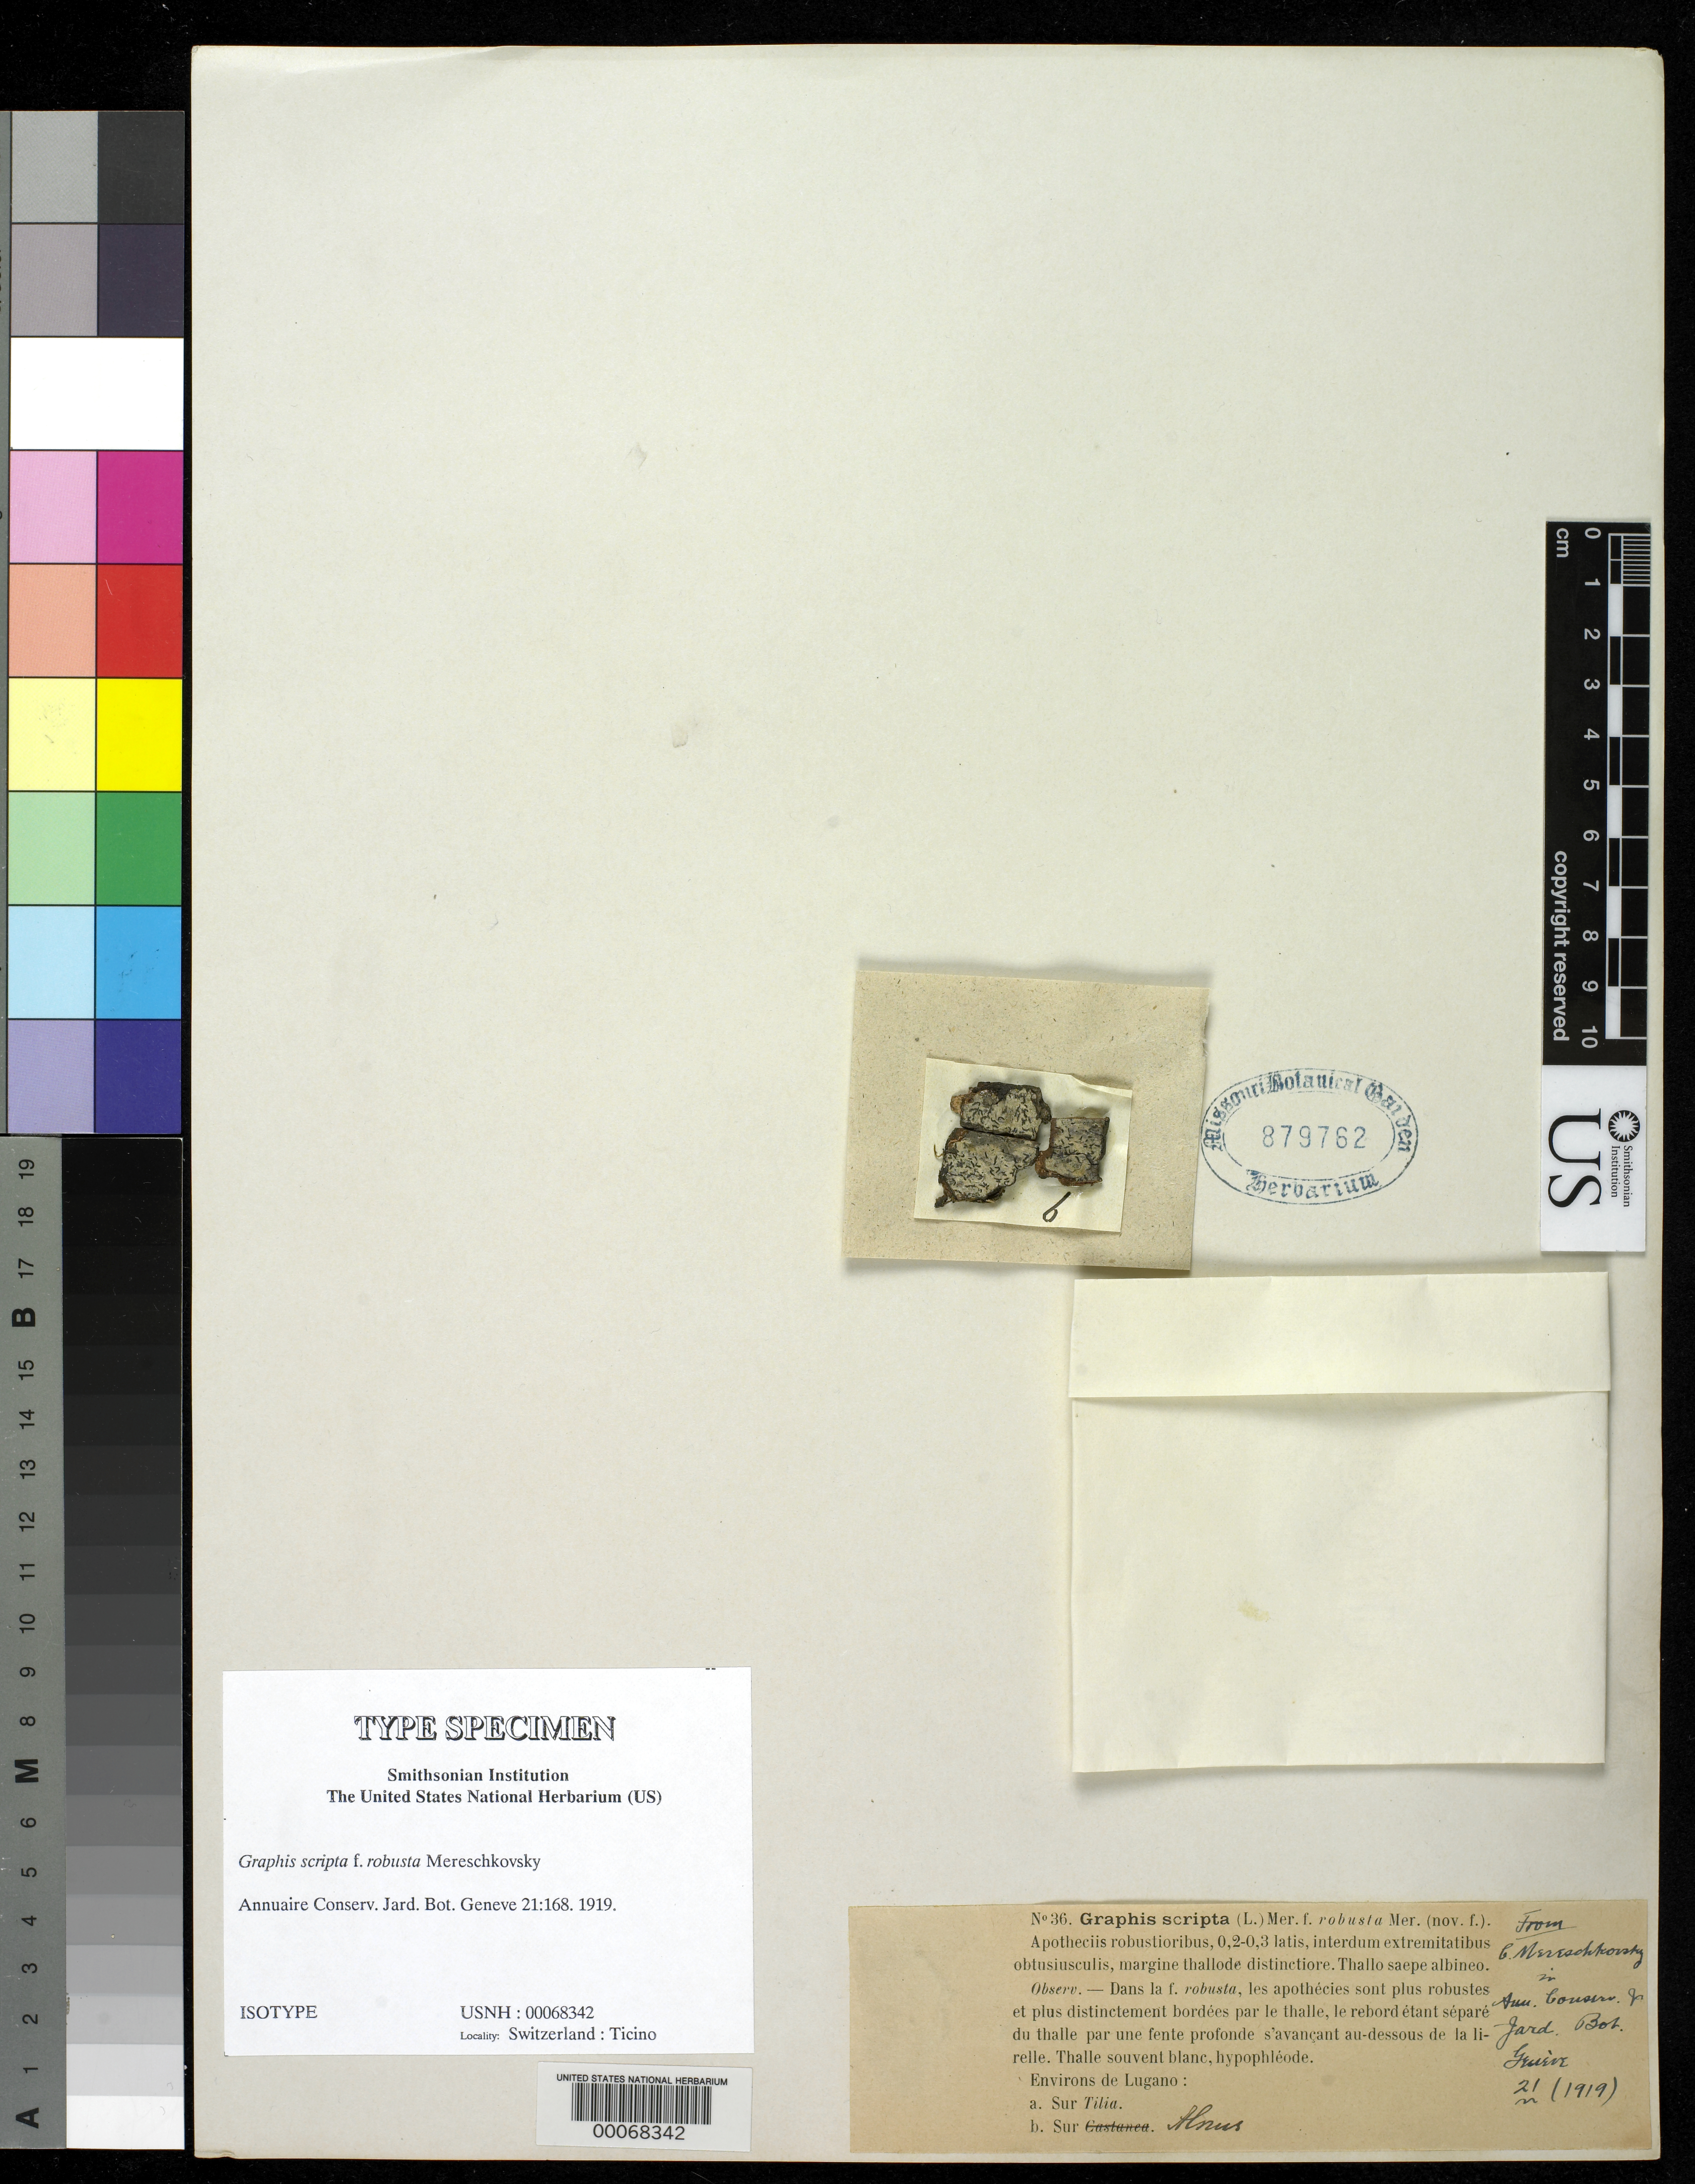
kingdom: Fungi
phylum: Ascomycota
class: Lecanoromycetes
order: Ostropales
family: Graphidaceae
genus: Graphis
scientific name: Graphis scripta f. robusta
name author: Mereschk.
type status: Isotype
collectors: K. S. Mereschkovsky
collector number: Mer. Exs. 36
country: Switzerland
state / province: Ticino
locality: Lugano.